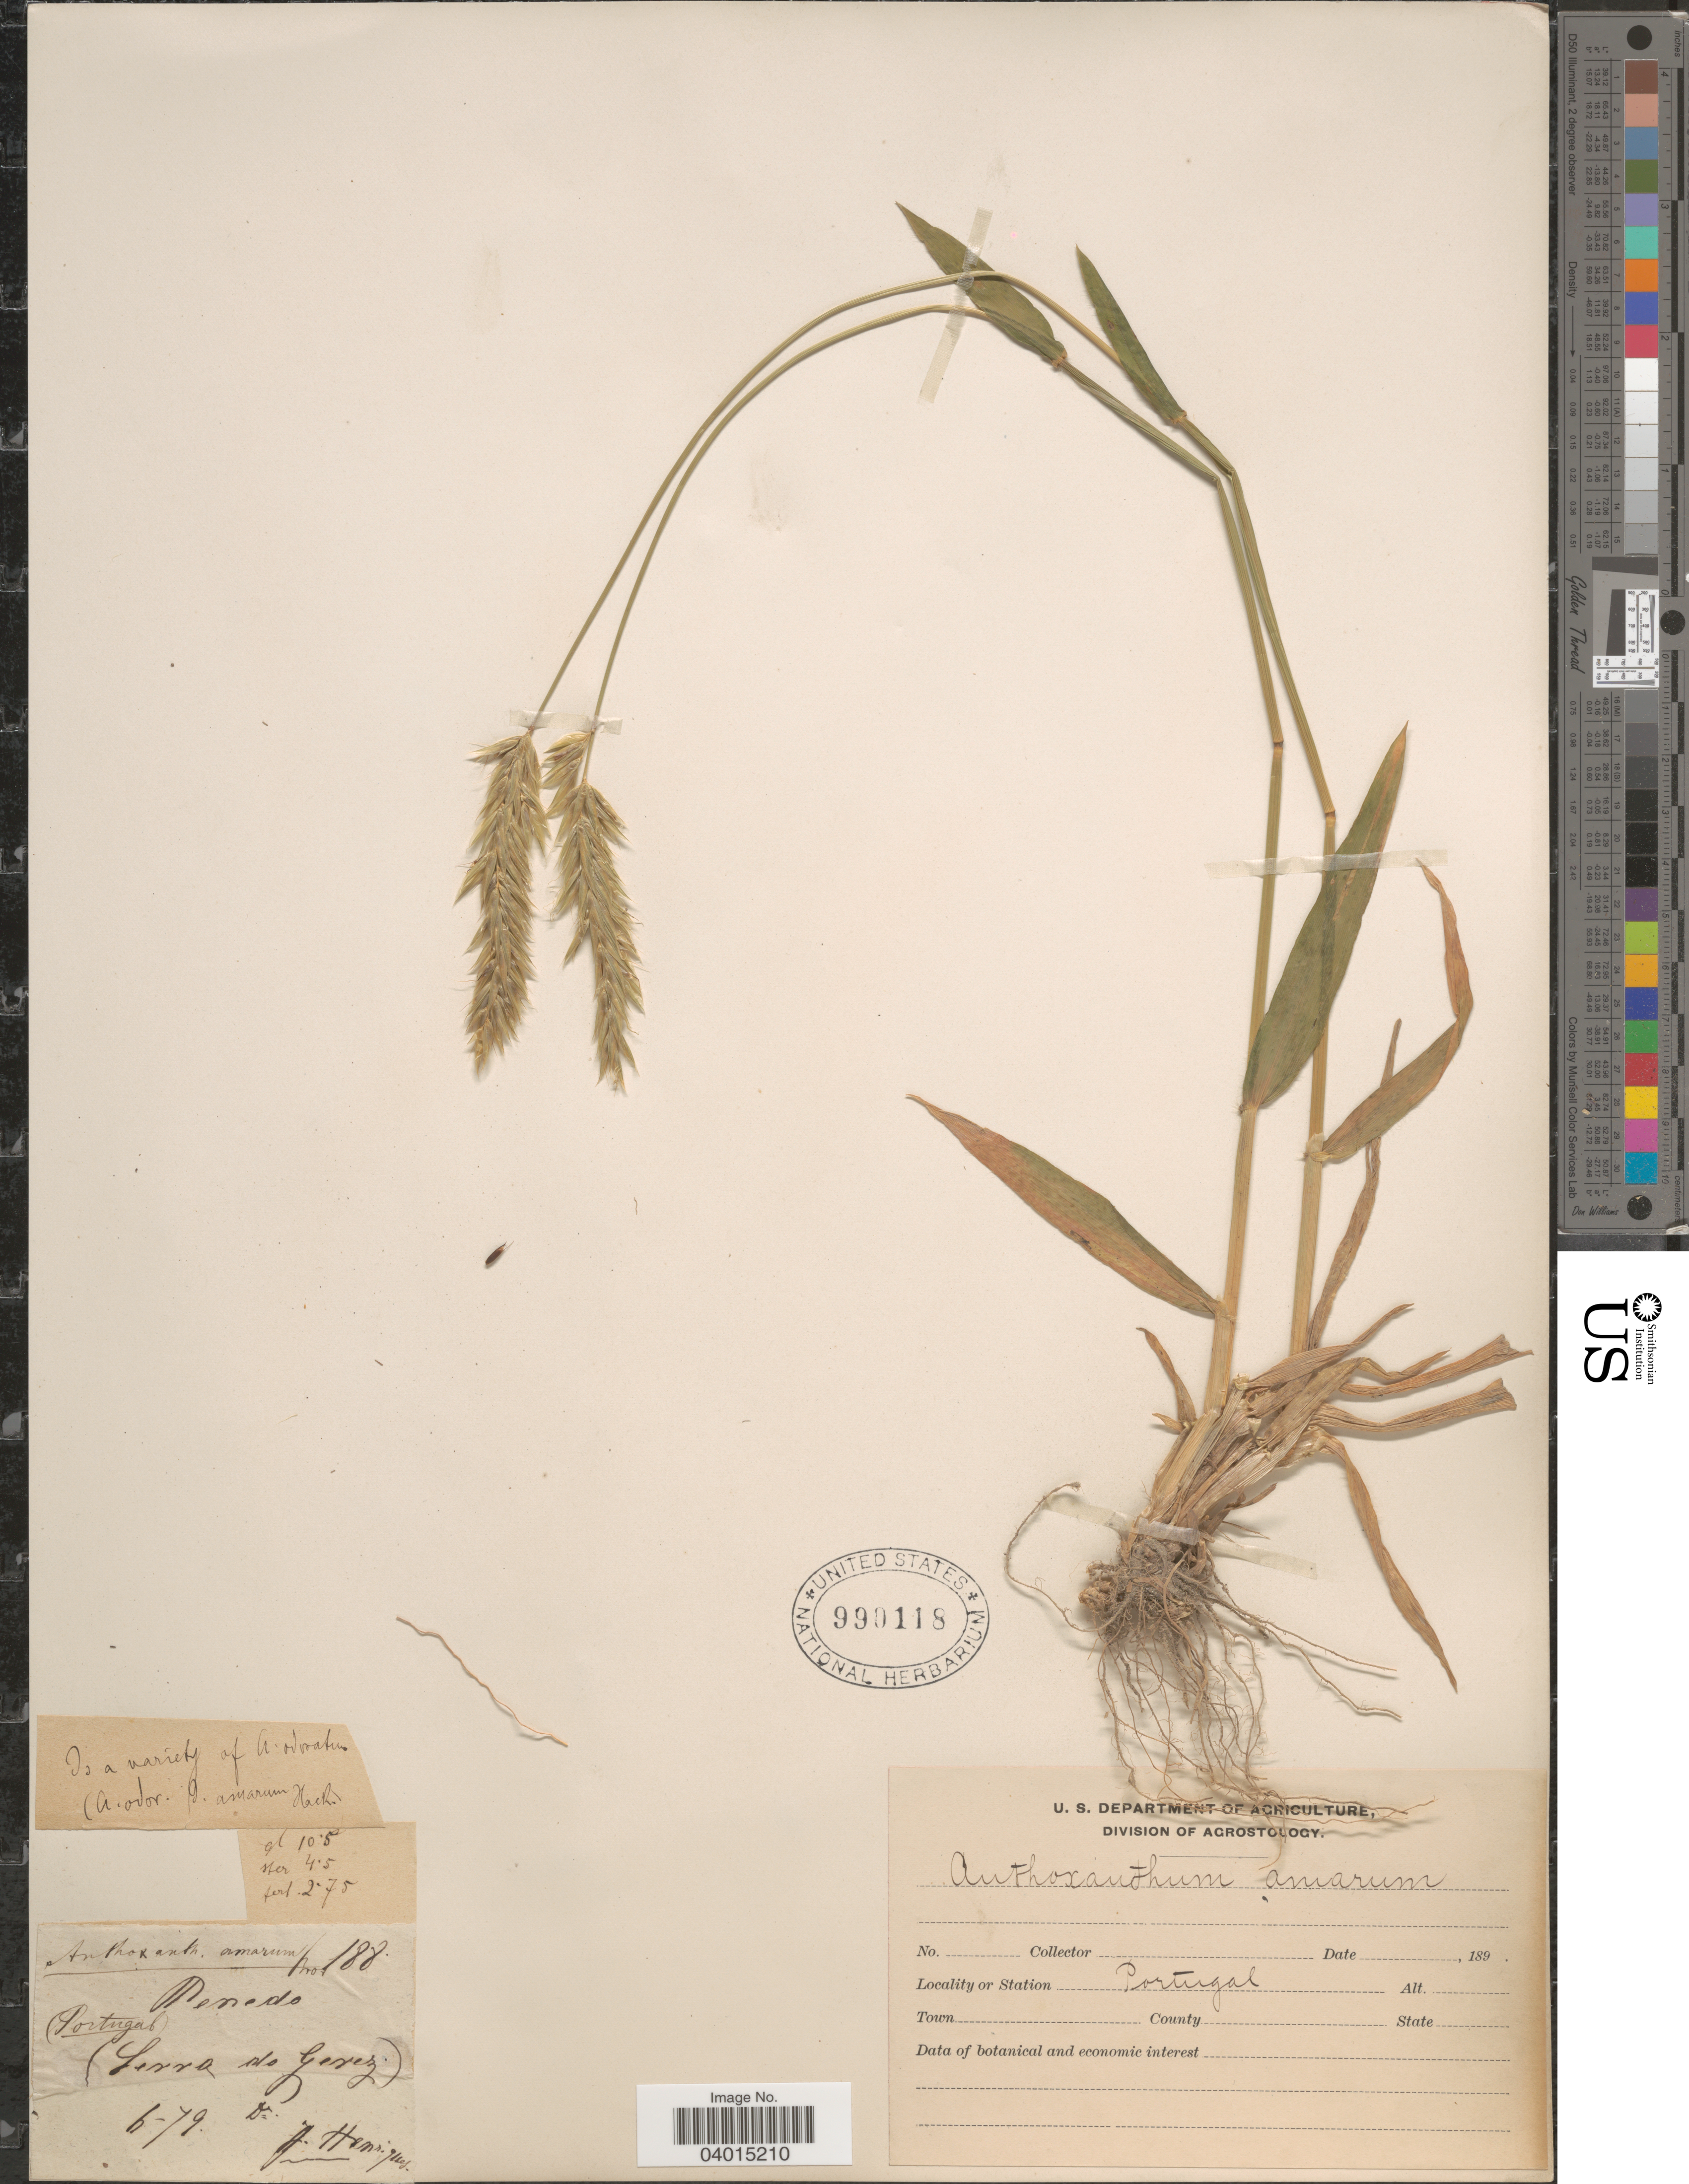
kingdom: Plantae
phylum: Tracheophyta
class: Liliopsida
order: Poales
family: Poaceae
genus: Anthoxanthum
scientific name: Anthoxanthum amarum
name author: Brot.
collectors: J. A. Henriques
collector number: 188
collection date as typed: Transcribed d/m/y: /6/79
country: Portugal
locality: Penedo (Serra do Gerez.).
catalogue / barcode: US 990118